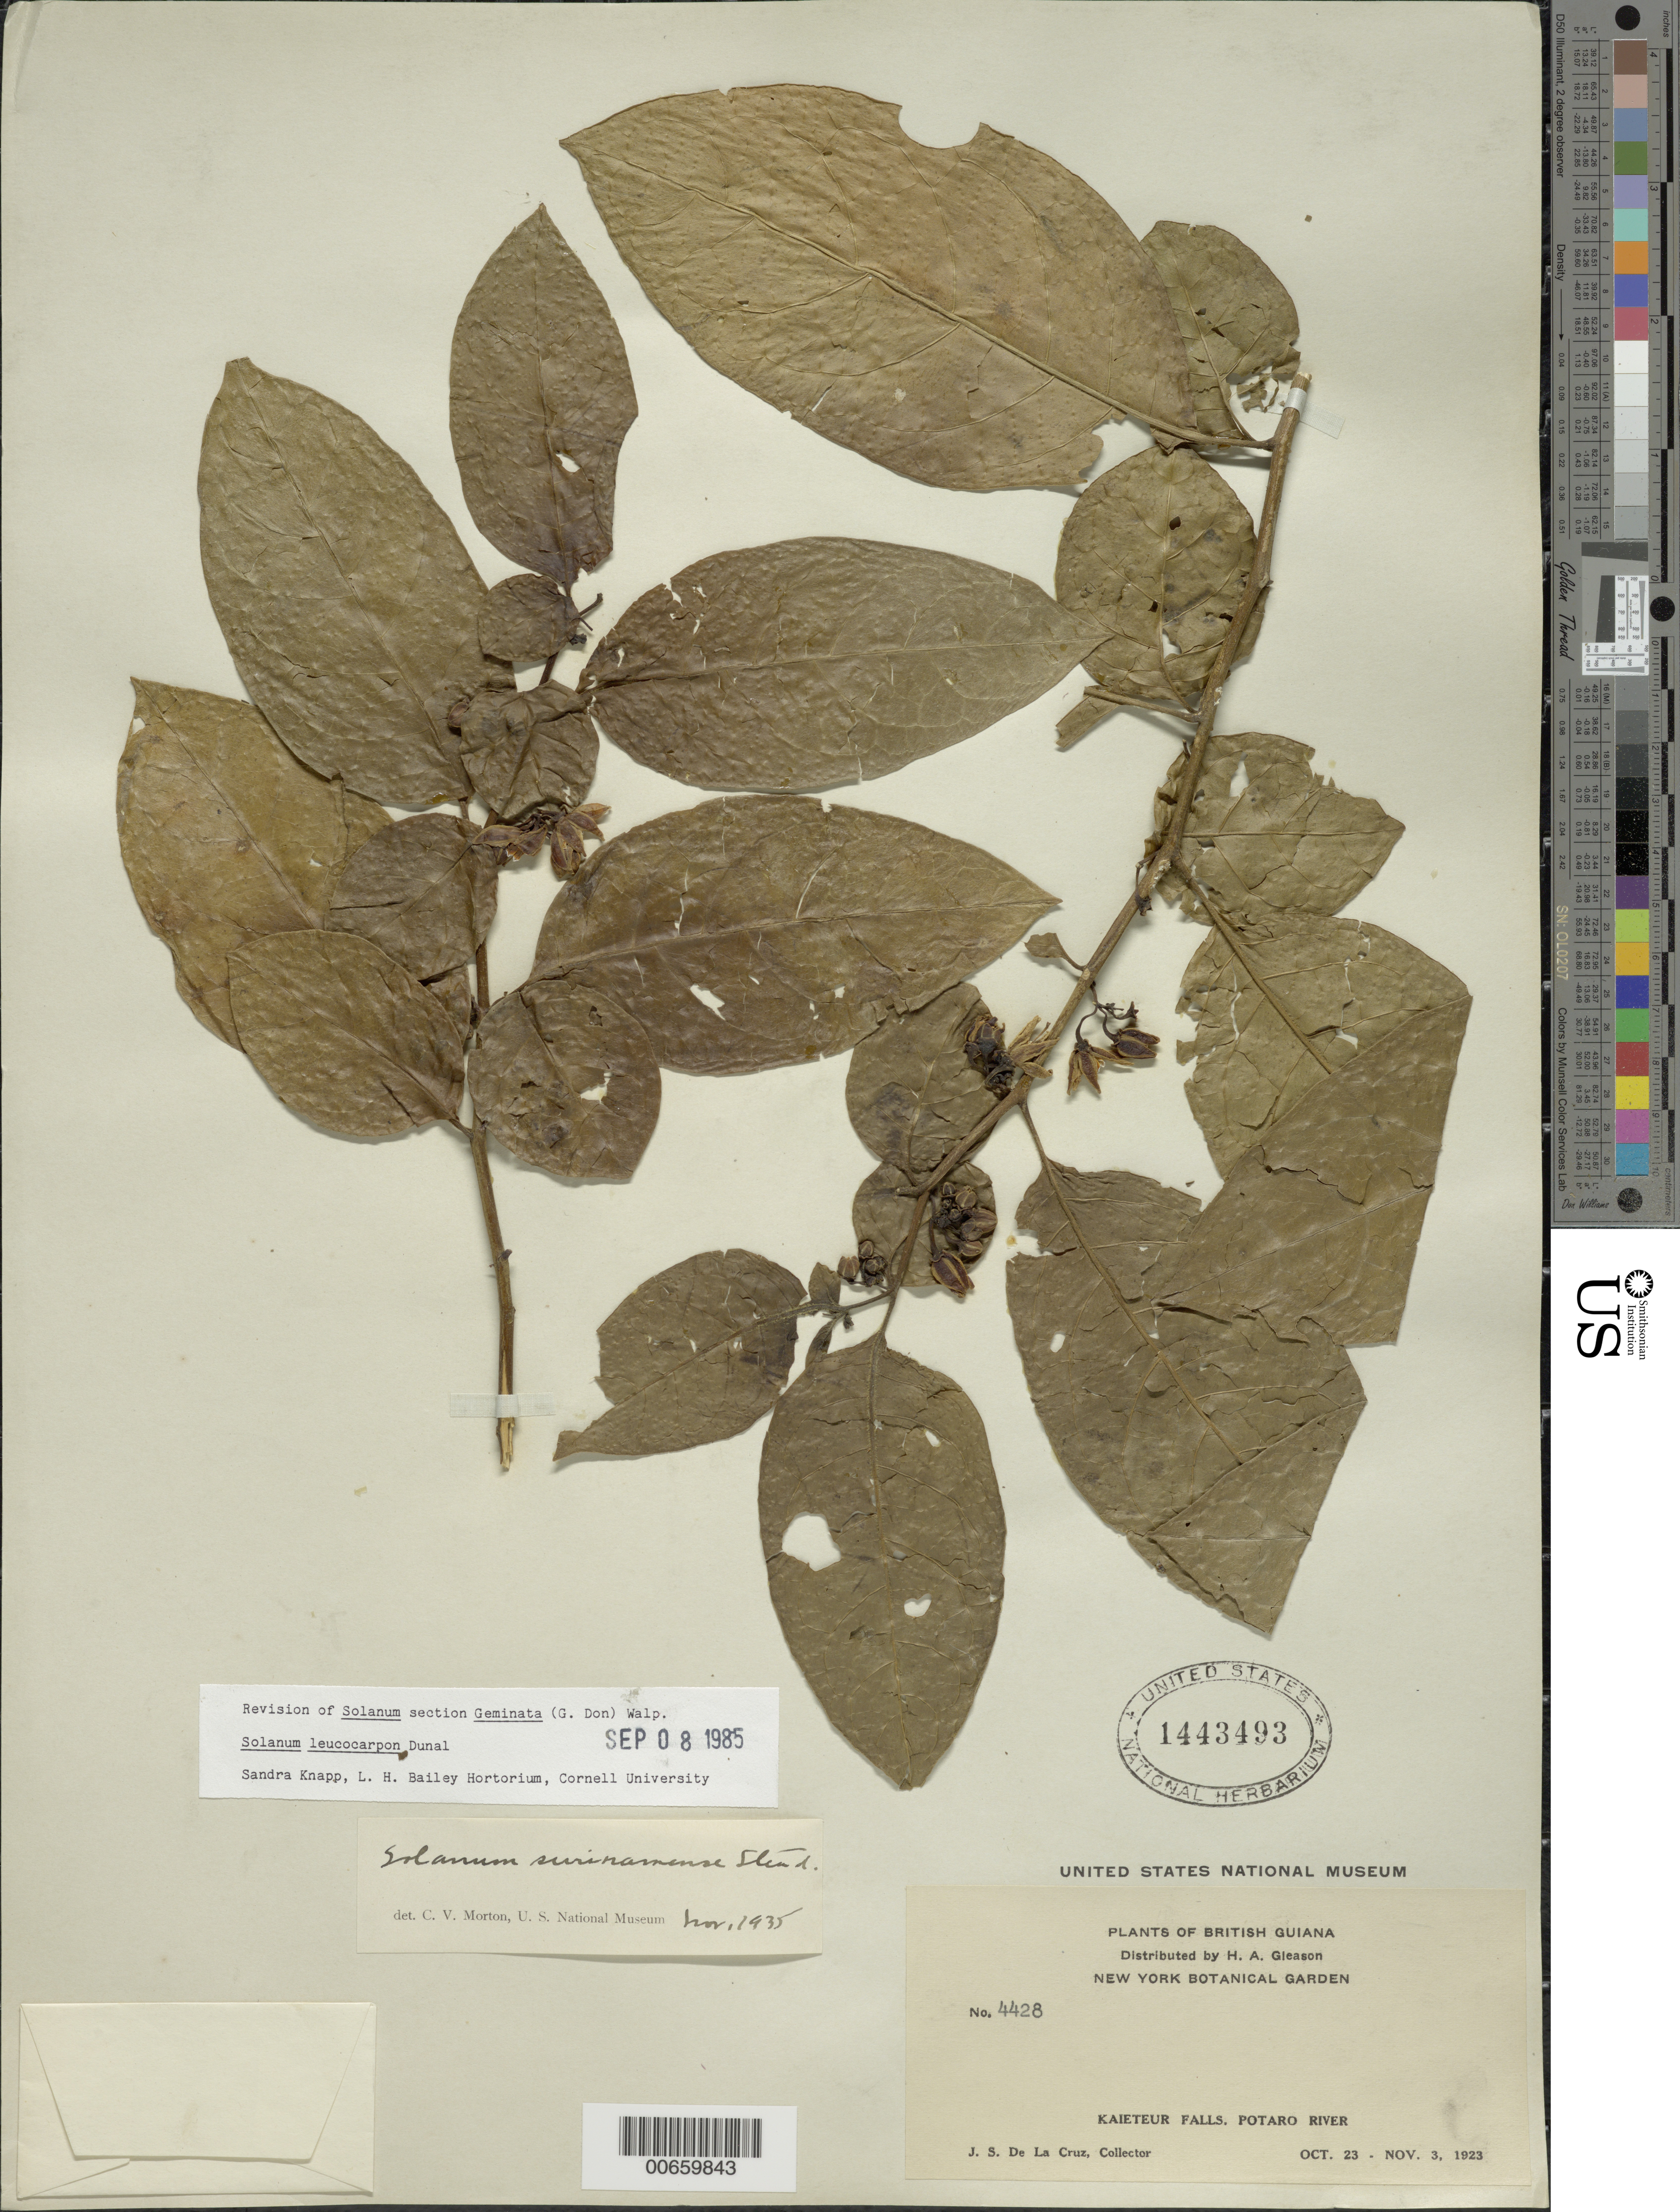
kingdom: Plantae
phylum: Tracheophyta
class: Magnoliopsida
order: Solanales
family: Solanaceae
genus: Solanum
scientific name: Solanum leucocarpon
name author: Dunal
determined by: Knapp, S. D.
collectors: J. S. de la Cruz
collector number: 4428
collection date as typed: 10 Oct 1923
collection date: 1923-10-10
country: Guyana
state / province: Potaro-Siparuni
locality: Kaieteur Falls, Potaro R.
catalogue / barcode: US 1443493